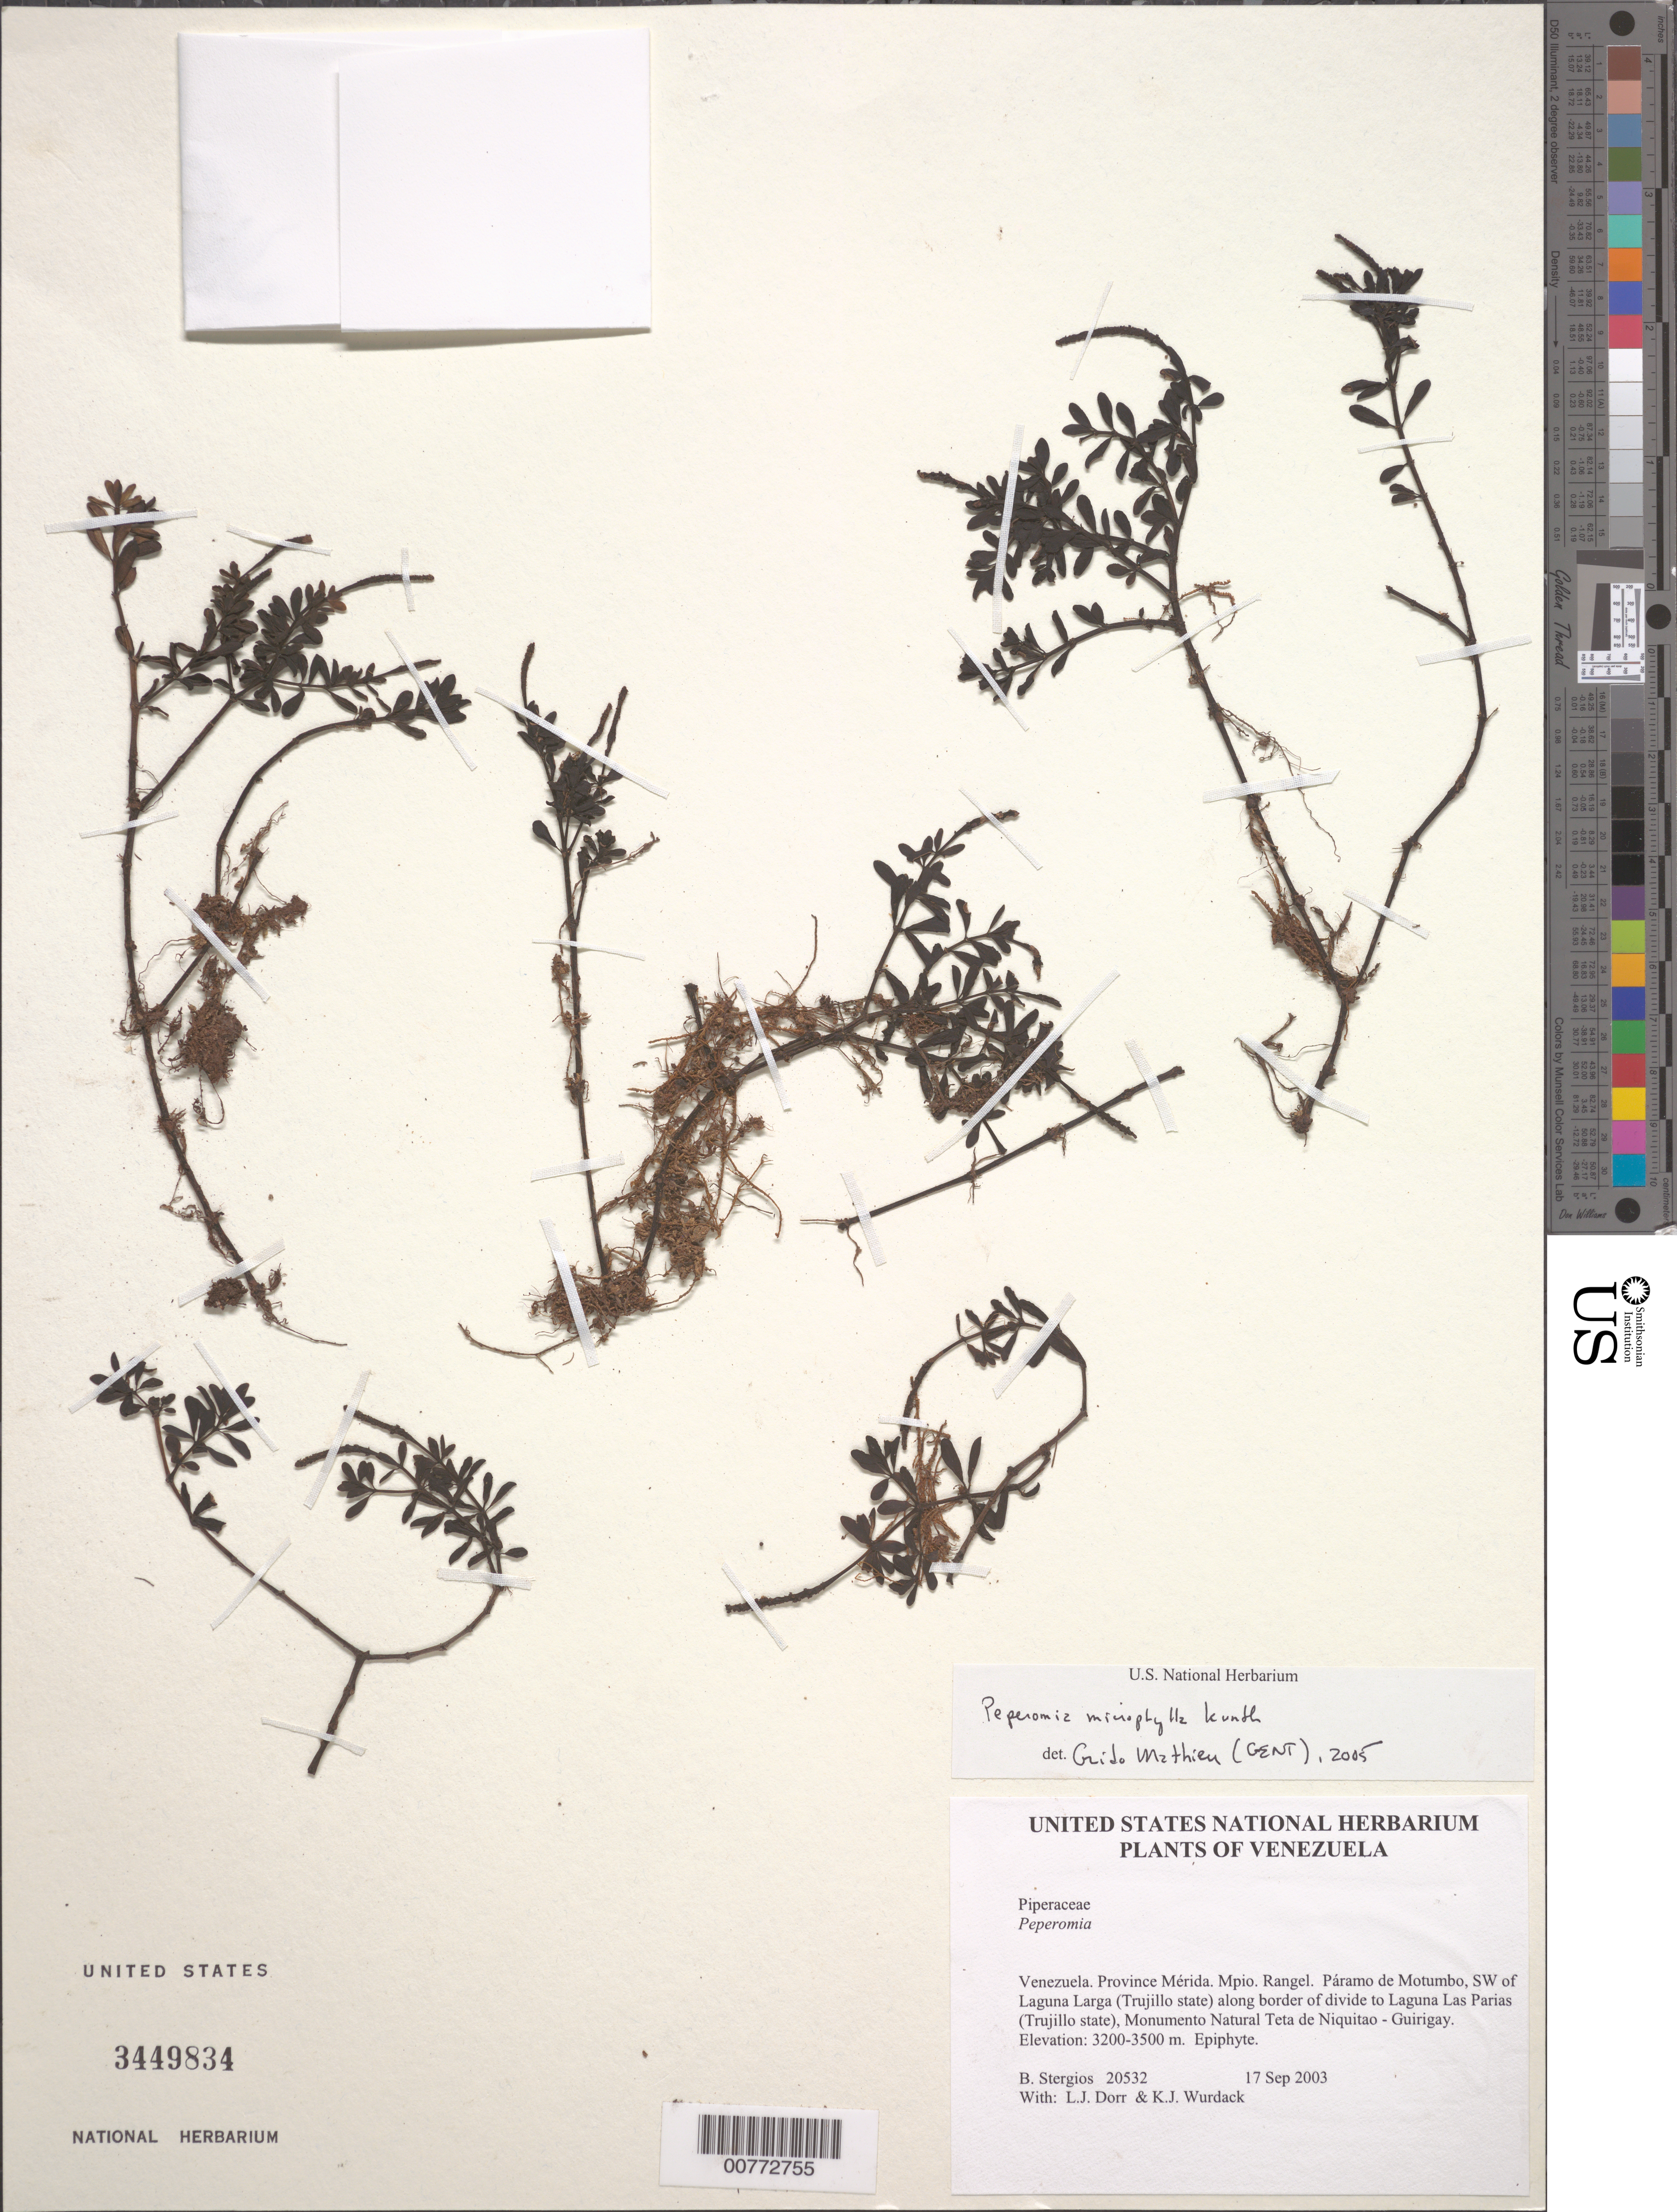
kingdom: Plantae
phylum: Tracheophyta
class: Magnoliopsida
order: Piperales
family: Piperaceae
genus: Peperomia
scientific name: Peperomia microphylla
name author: Kunth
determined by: Mathieu, Guido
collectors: B. G. Stergios, L. J. Dorr & K. Wurdack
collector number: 20532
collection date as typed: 17 Sep 2003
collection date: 2003-09-17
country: Venezuela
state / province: Mérida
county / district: Rangel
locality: Páramo de Motumbo, NW of Laguna Larga (Trujillo state), Monumento Natural Teta de Niquitao - Guirigay.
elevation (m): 3200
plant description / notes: BR, CTES, F, NY, PORT, US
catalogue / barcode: US 3449834